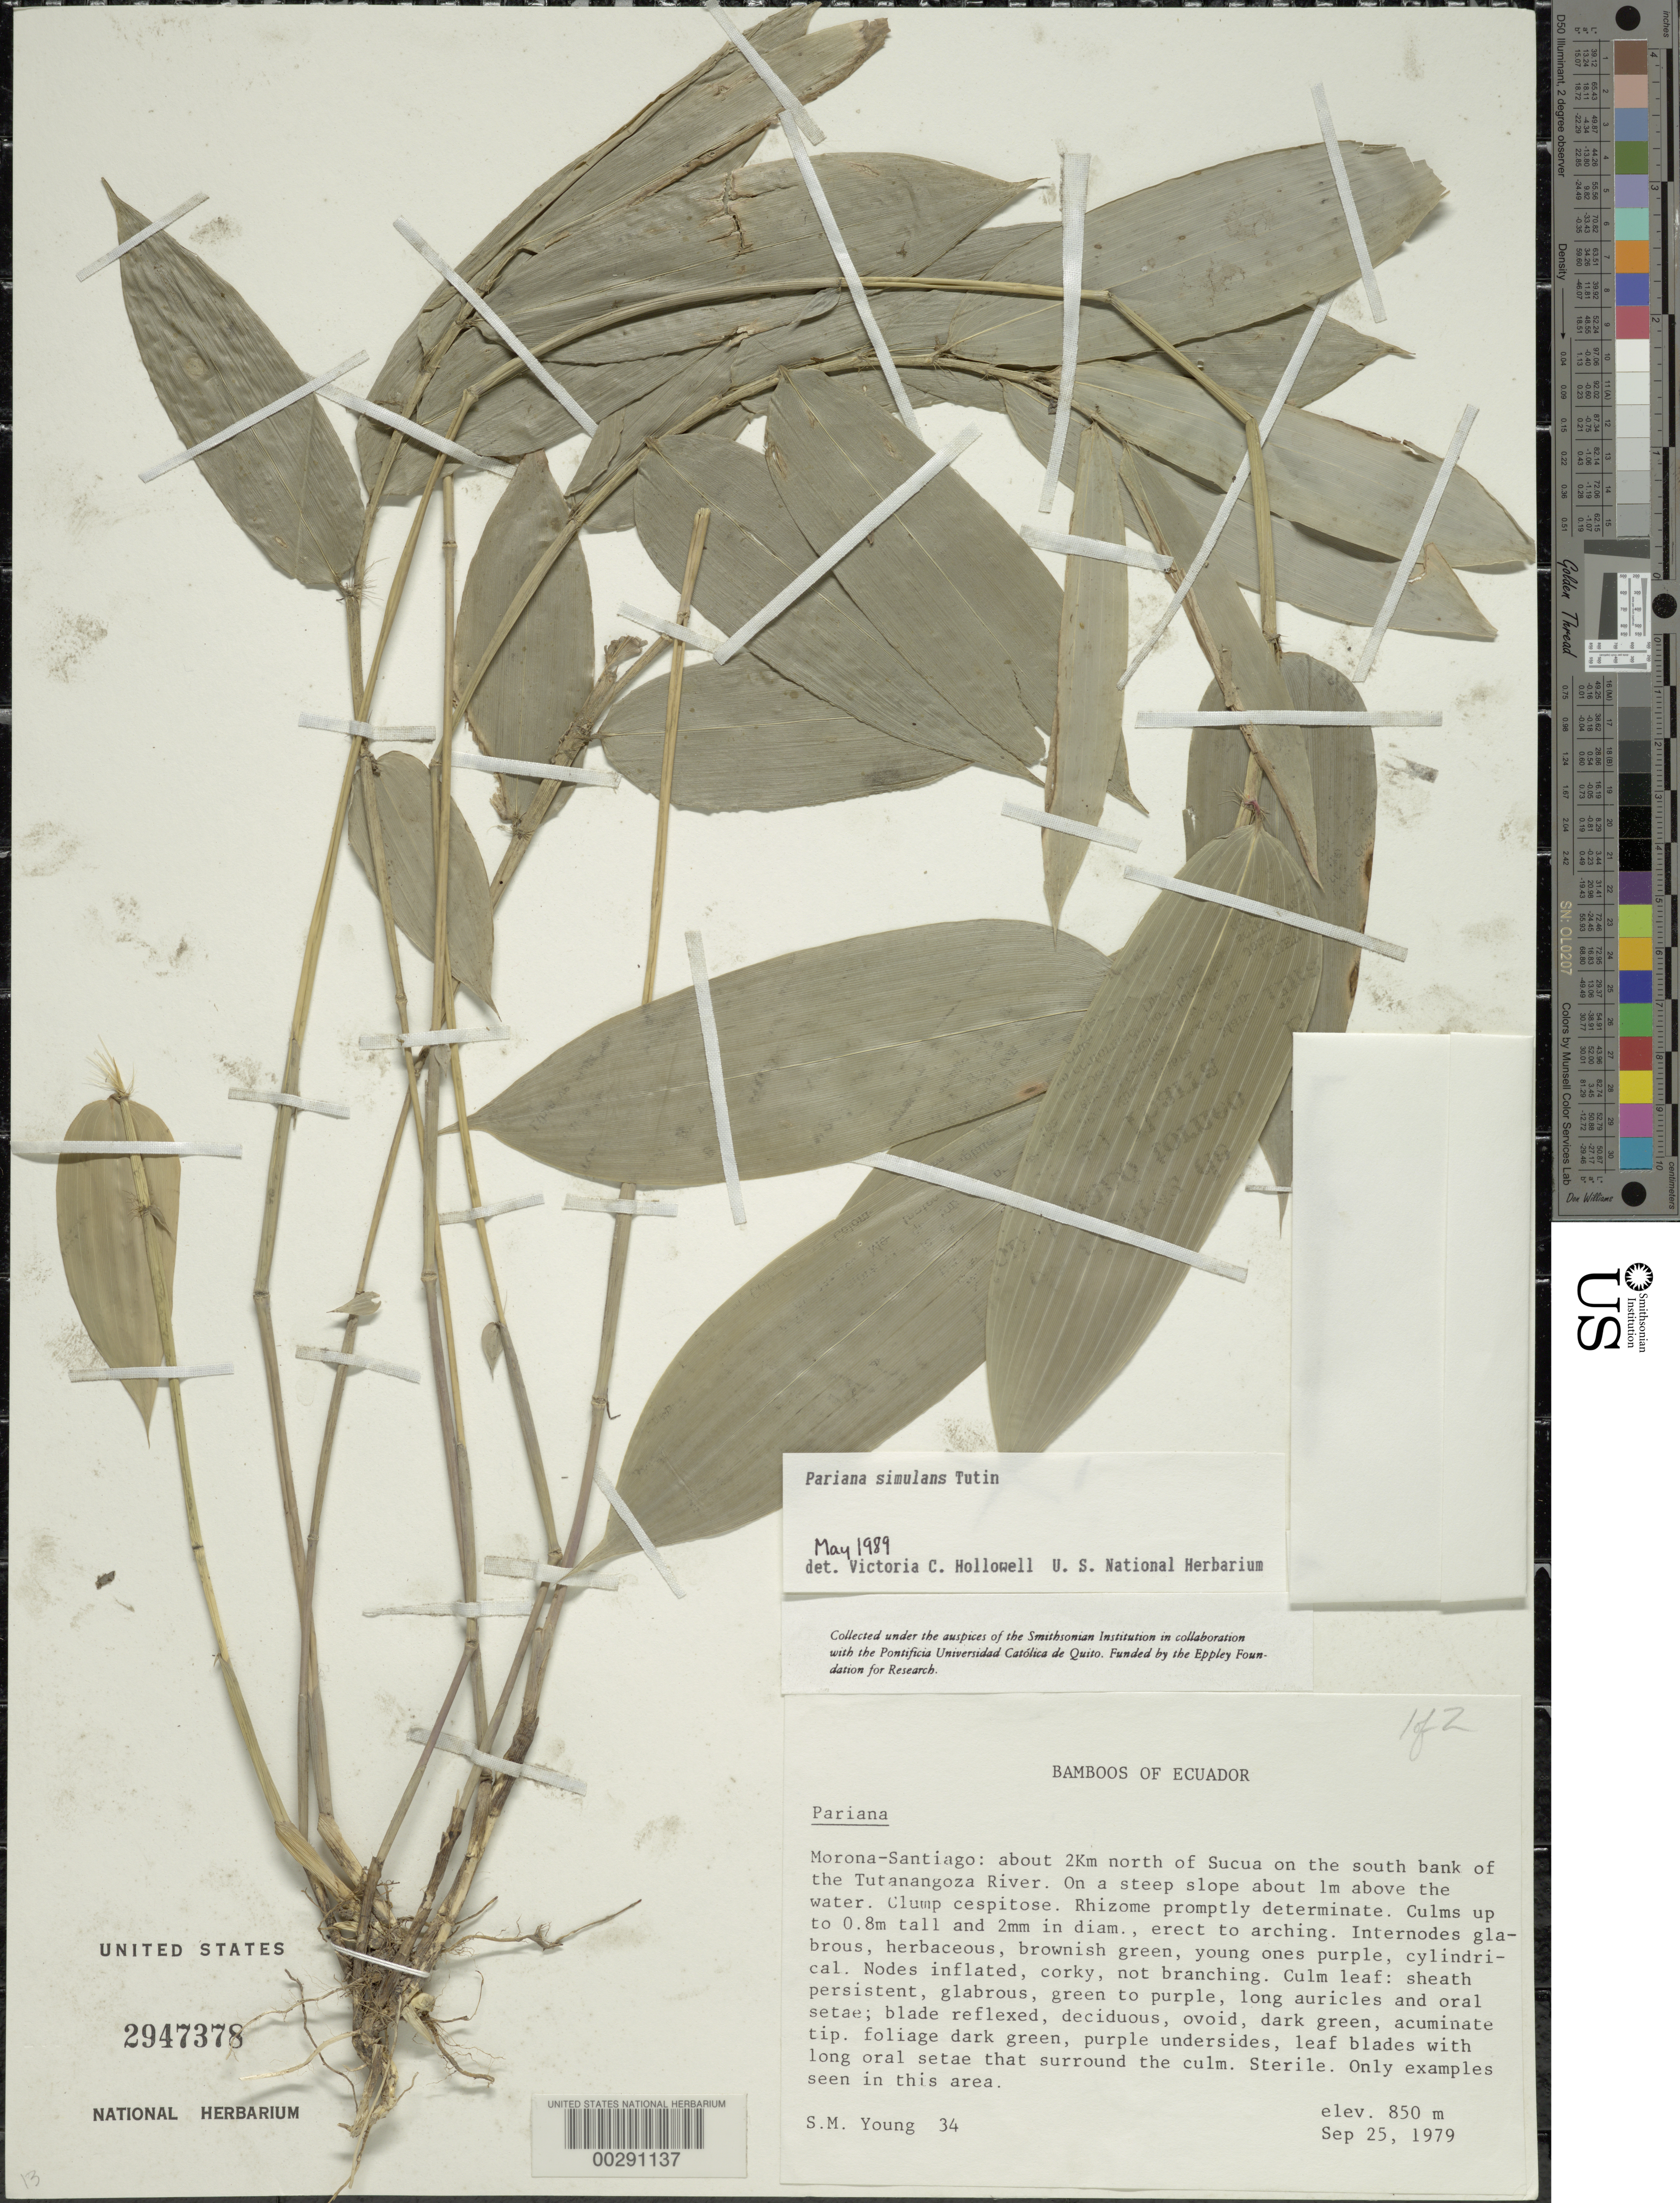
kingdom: Plantae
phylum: Tracheophyta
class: Liliopsida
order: Poales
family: Poaceae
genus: Pariana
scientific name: Pariana simulans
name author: Tutin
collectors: S. Young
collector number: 34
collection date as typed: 25 Sep 1979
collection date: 1979-09-25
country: Ecuador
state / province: Morona-Santiago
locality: About 2 km N of Sucua on s bank of the tutanangoza River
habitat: Steep slope about 1m above water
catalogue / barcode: US 2947378